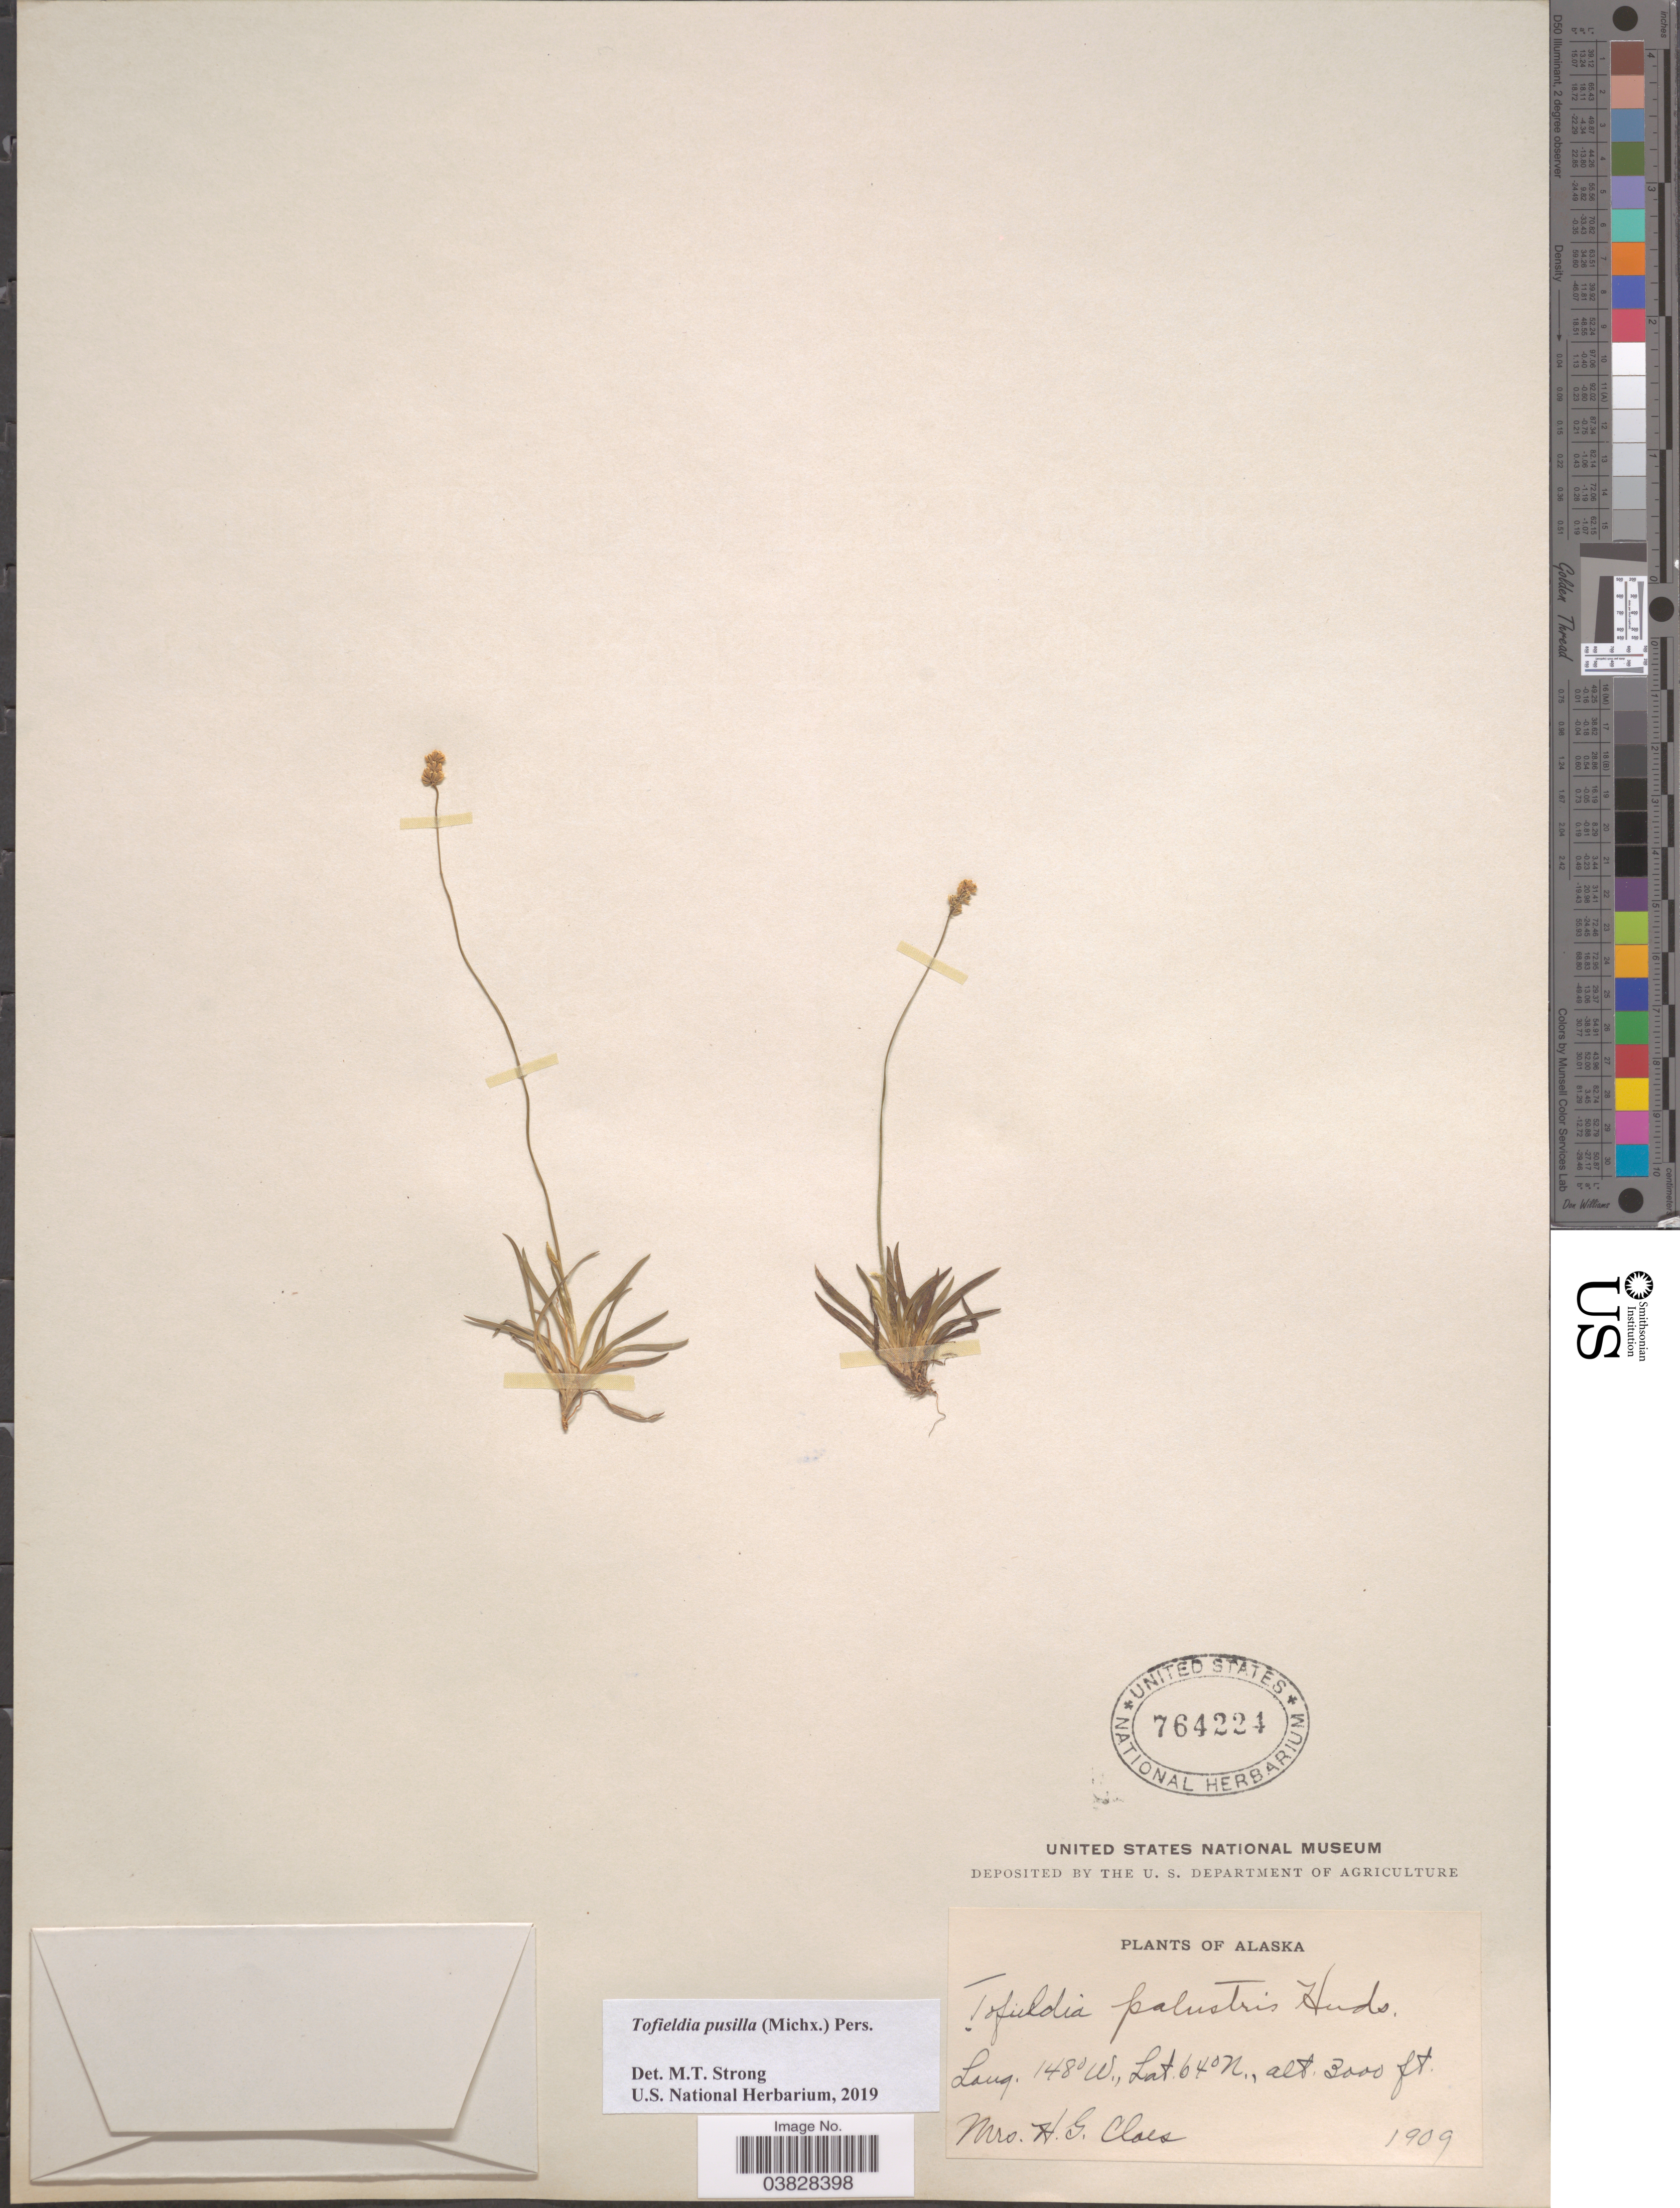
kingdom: Plantae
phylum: Tracheophyta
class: Liliopsida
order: Alismatales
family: Tofieldiaceae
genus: Tofieldia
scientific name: Tofieldia pusilla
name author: (Michx.) Pers.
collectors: H. Cloes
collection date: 1909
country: United States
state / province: Alaska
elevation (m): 914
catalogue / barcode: US 764224